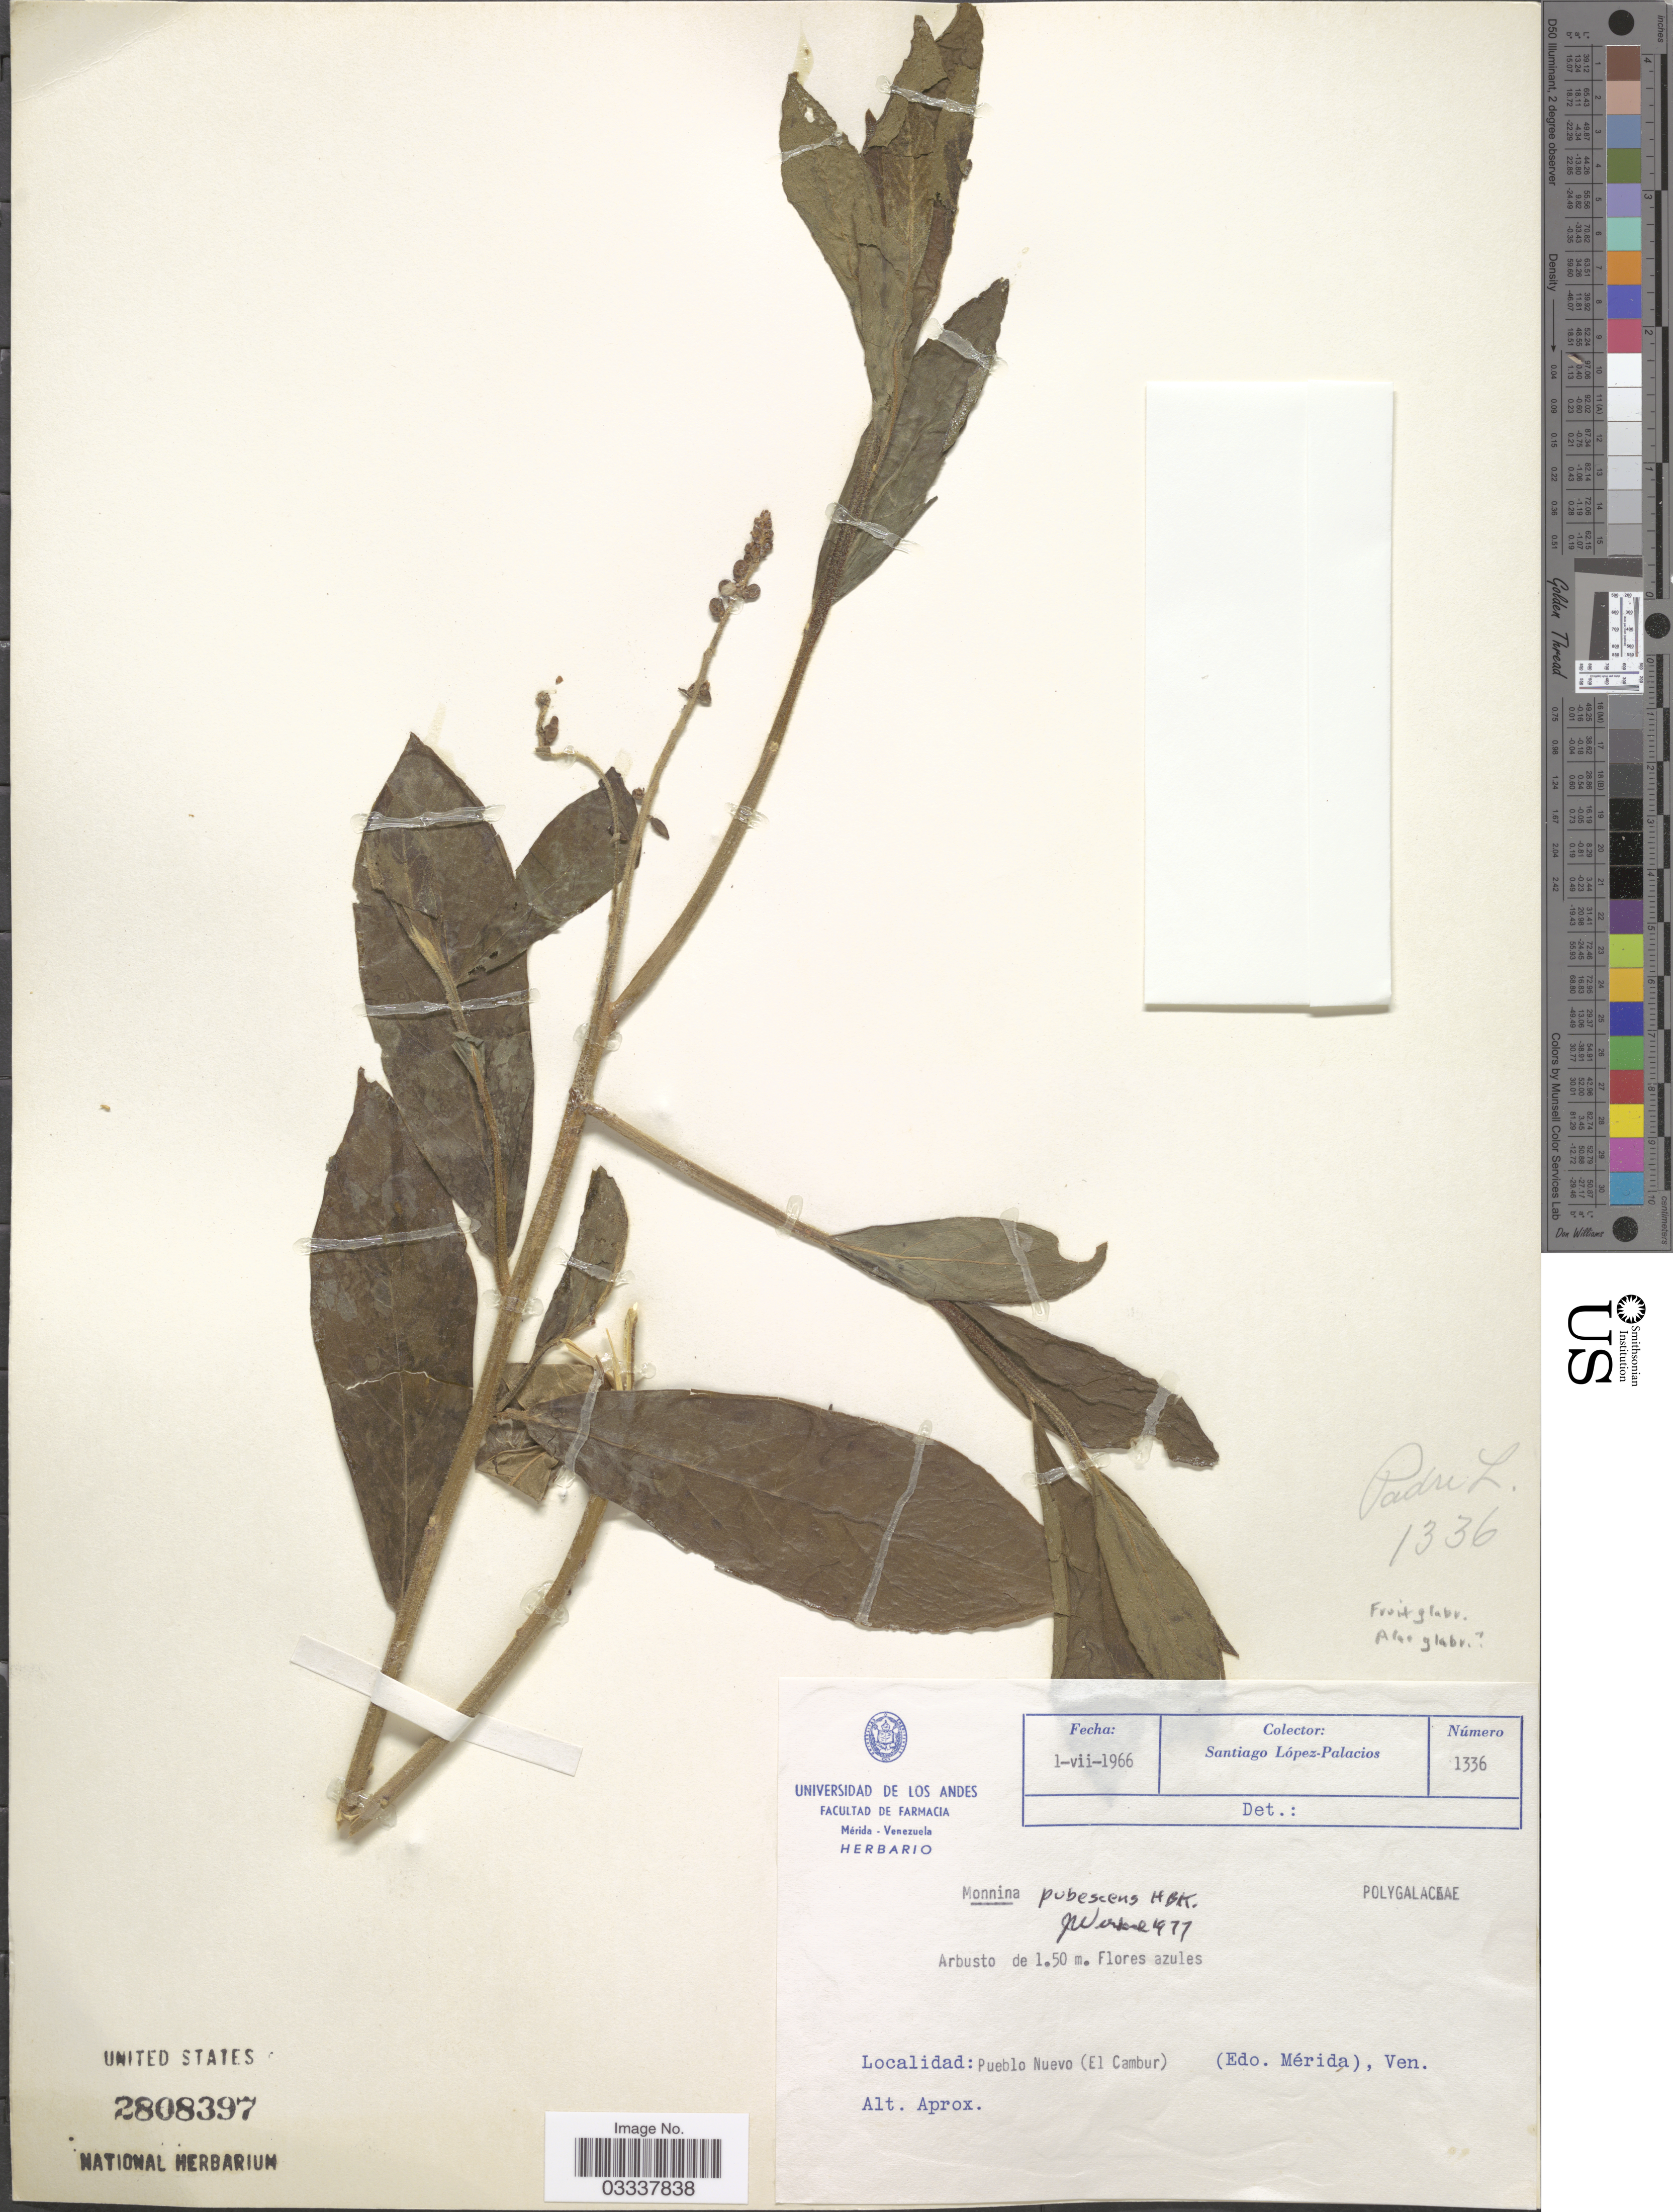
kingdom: Plantae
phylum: Tracheophyta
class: Magnoliopsida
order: Fabales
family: Polygalaceae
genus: Monnina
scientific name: Monnina pubescens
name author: Kunth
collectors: S. López-Palacios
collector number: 1336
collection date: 1966-07-01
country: Venezuela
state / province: Mérida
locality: Pueblo Nuevo (El Cambur).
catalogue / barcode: US 2808397